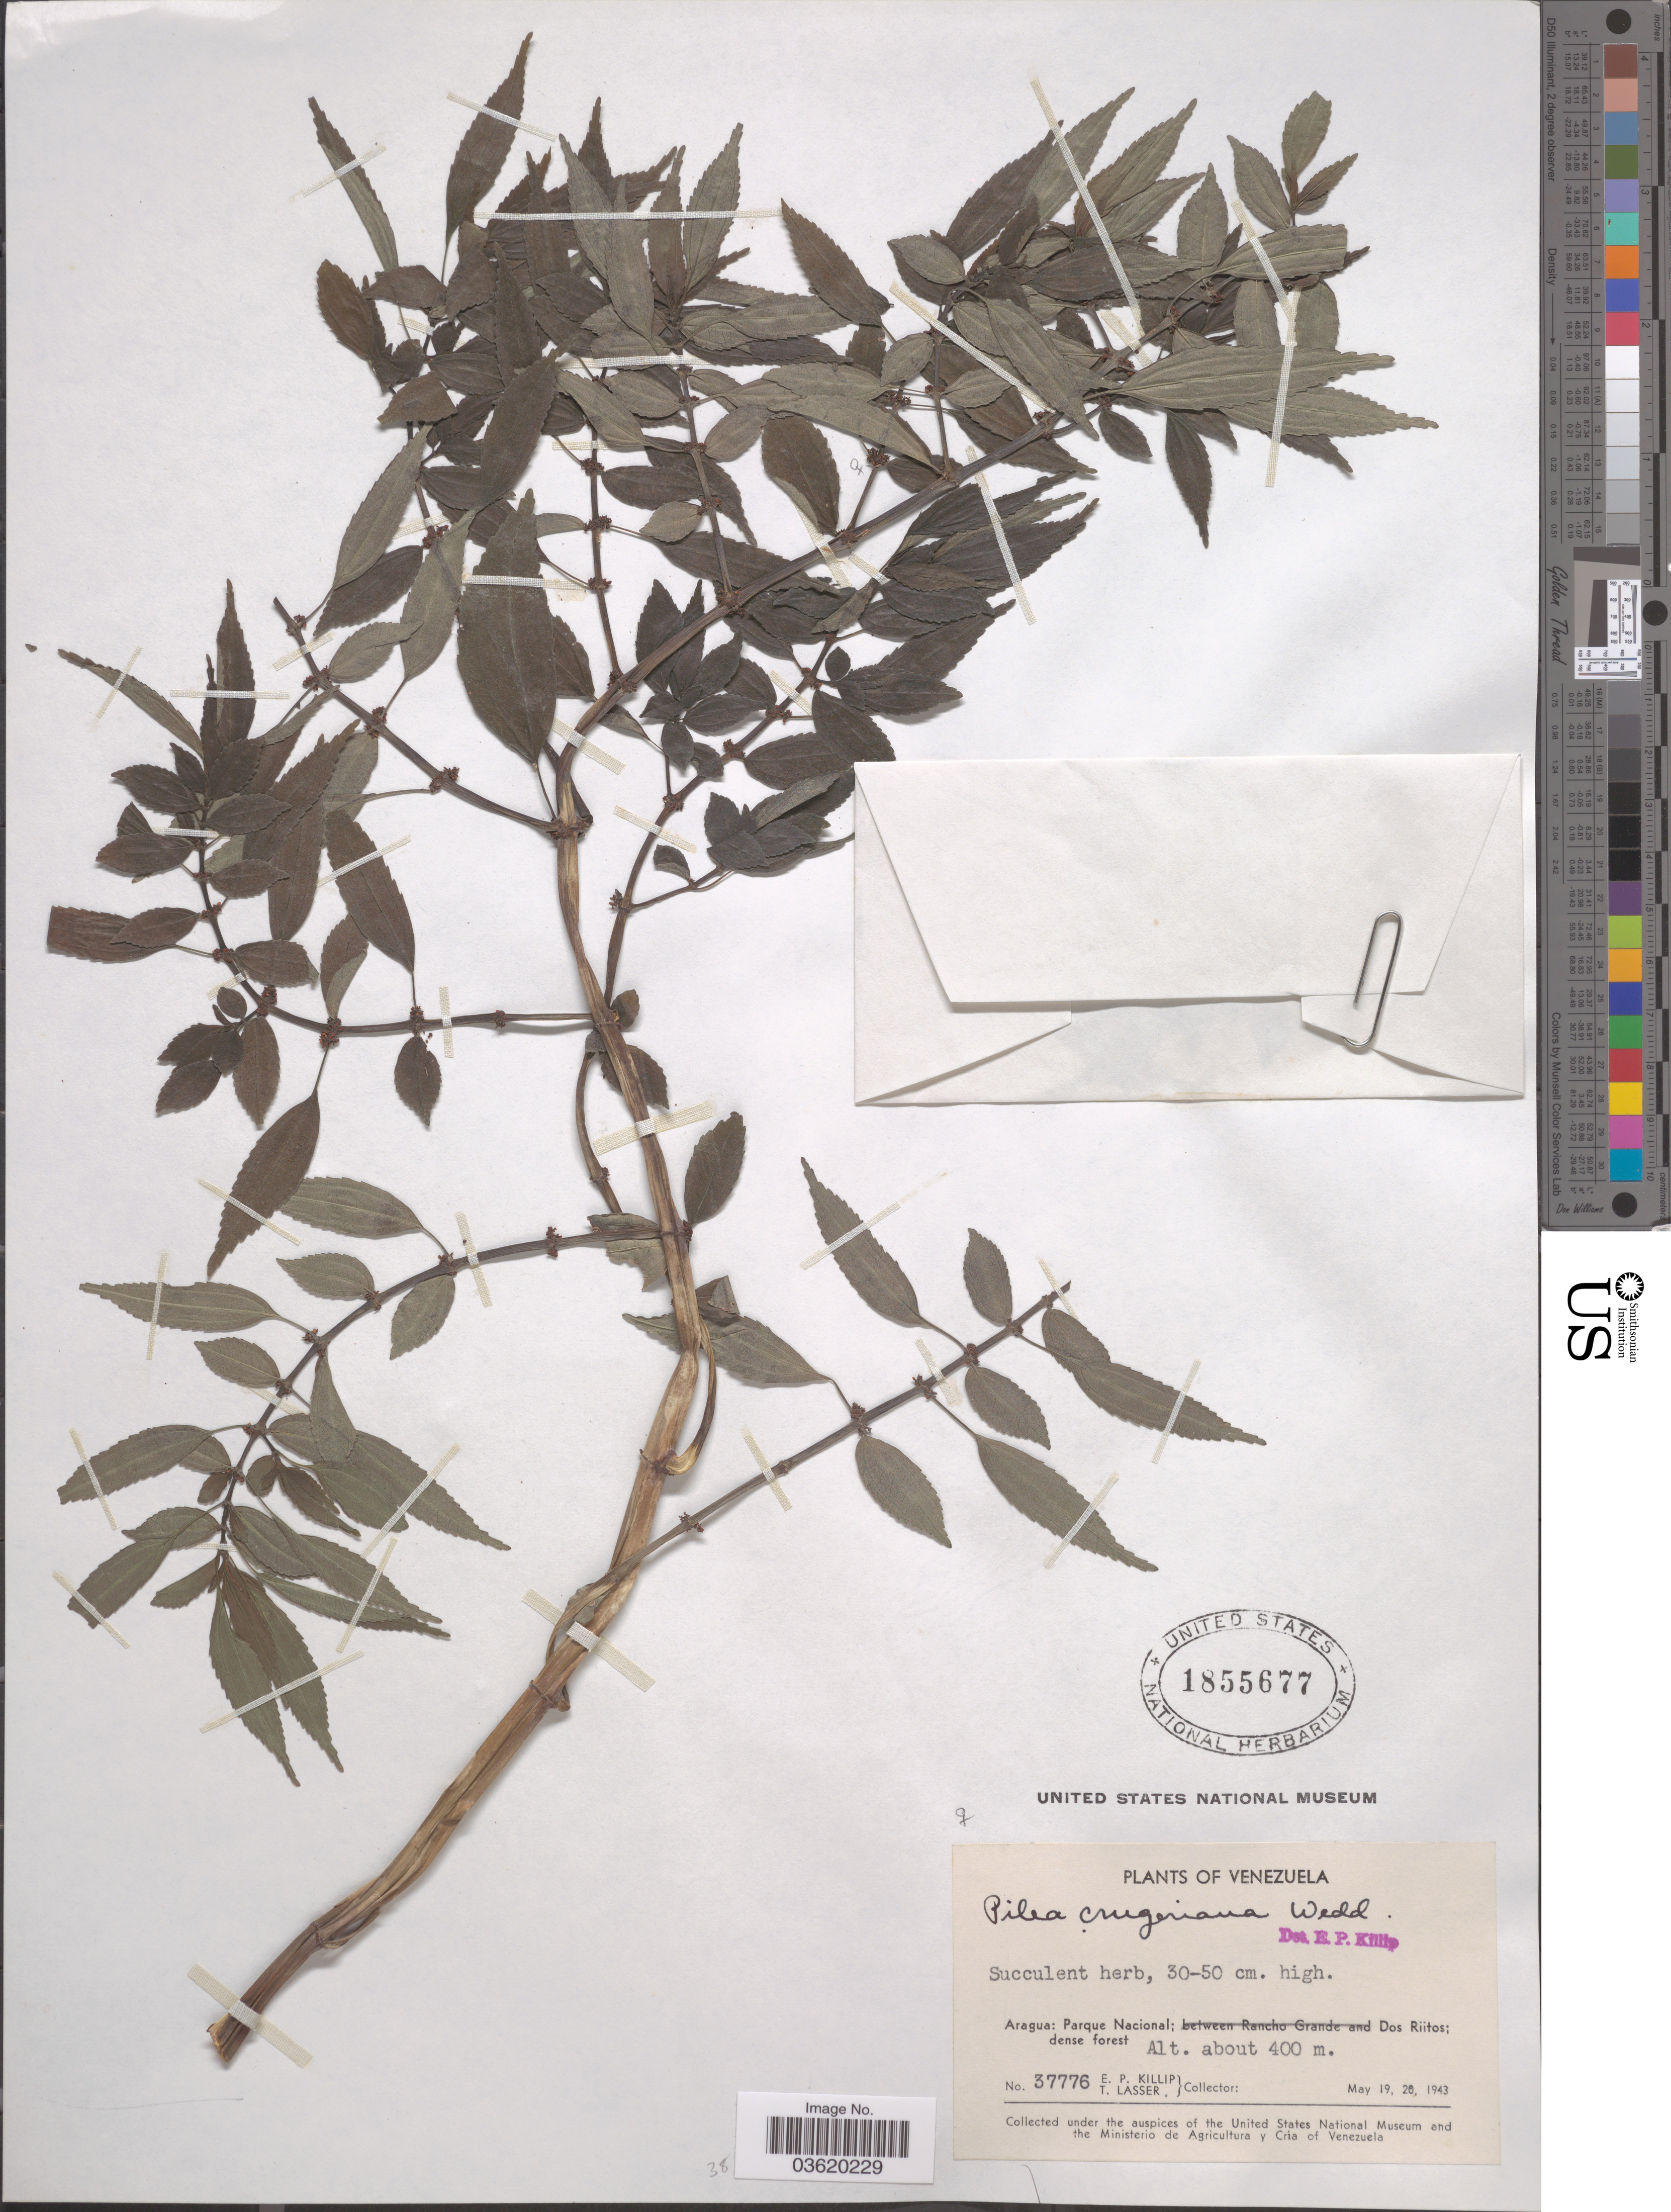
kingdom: Plantae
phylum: Tracheophyta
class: Magnoliopsida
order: Rosales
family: Urticaceae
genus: Pilea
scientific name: Pilea cruegeriana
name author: Wedd.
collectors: E. P. Killip & T. Lasser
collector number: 37776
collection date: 1943-05-19/1943-05-20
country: Venezuela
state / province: Aragua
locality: Parque Nacional; Dos Riitos.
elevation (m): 400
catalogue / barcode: US 1855677